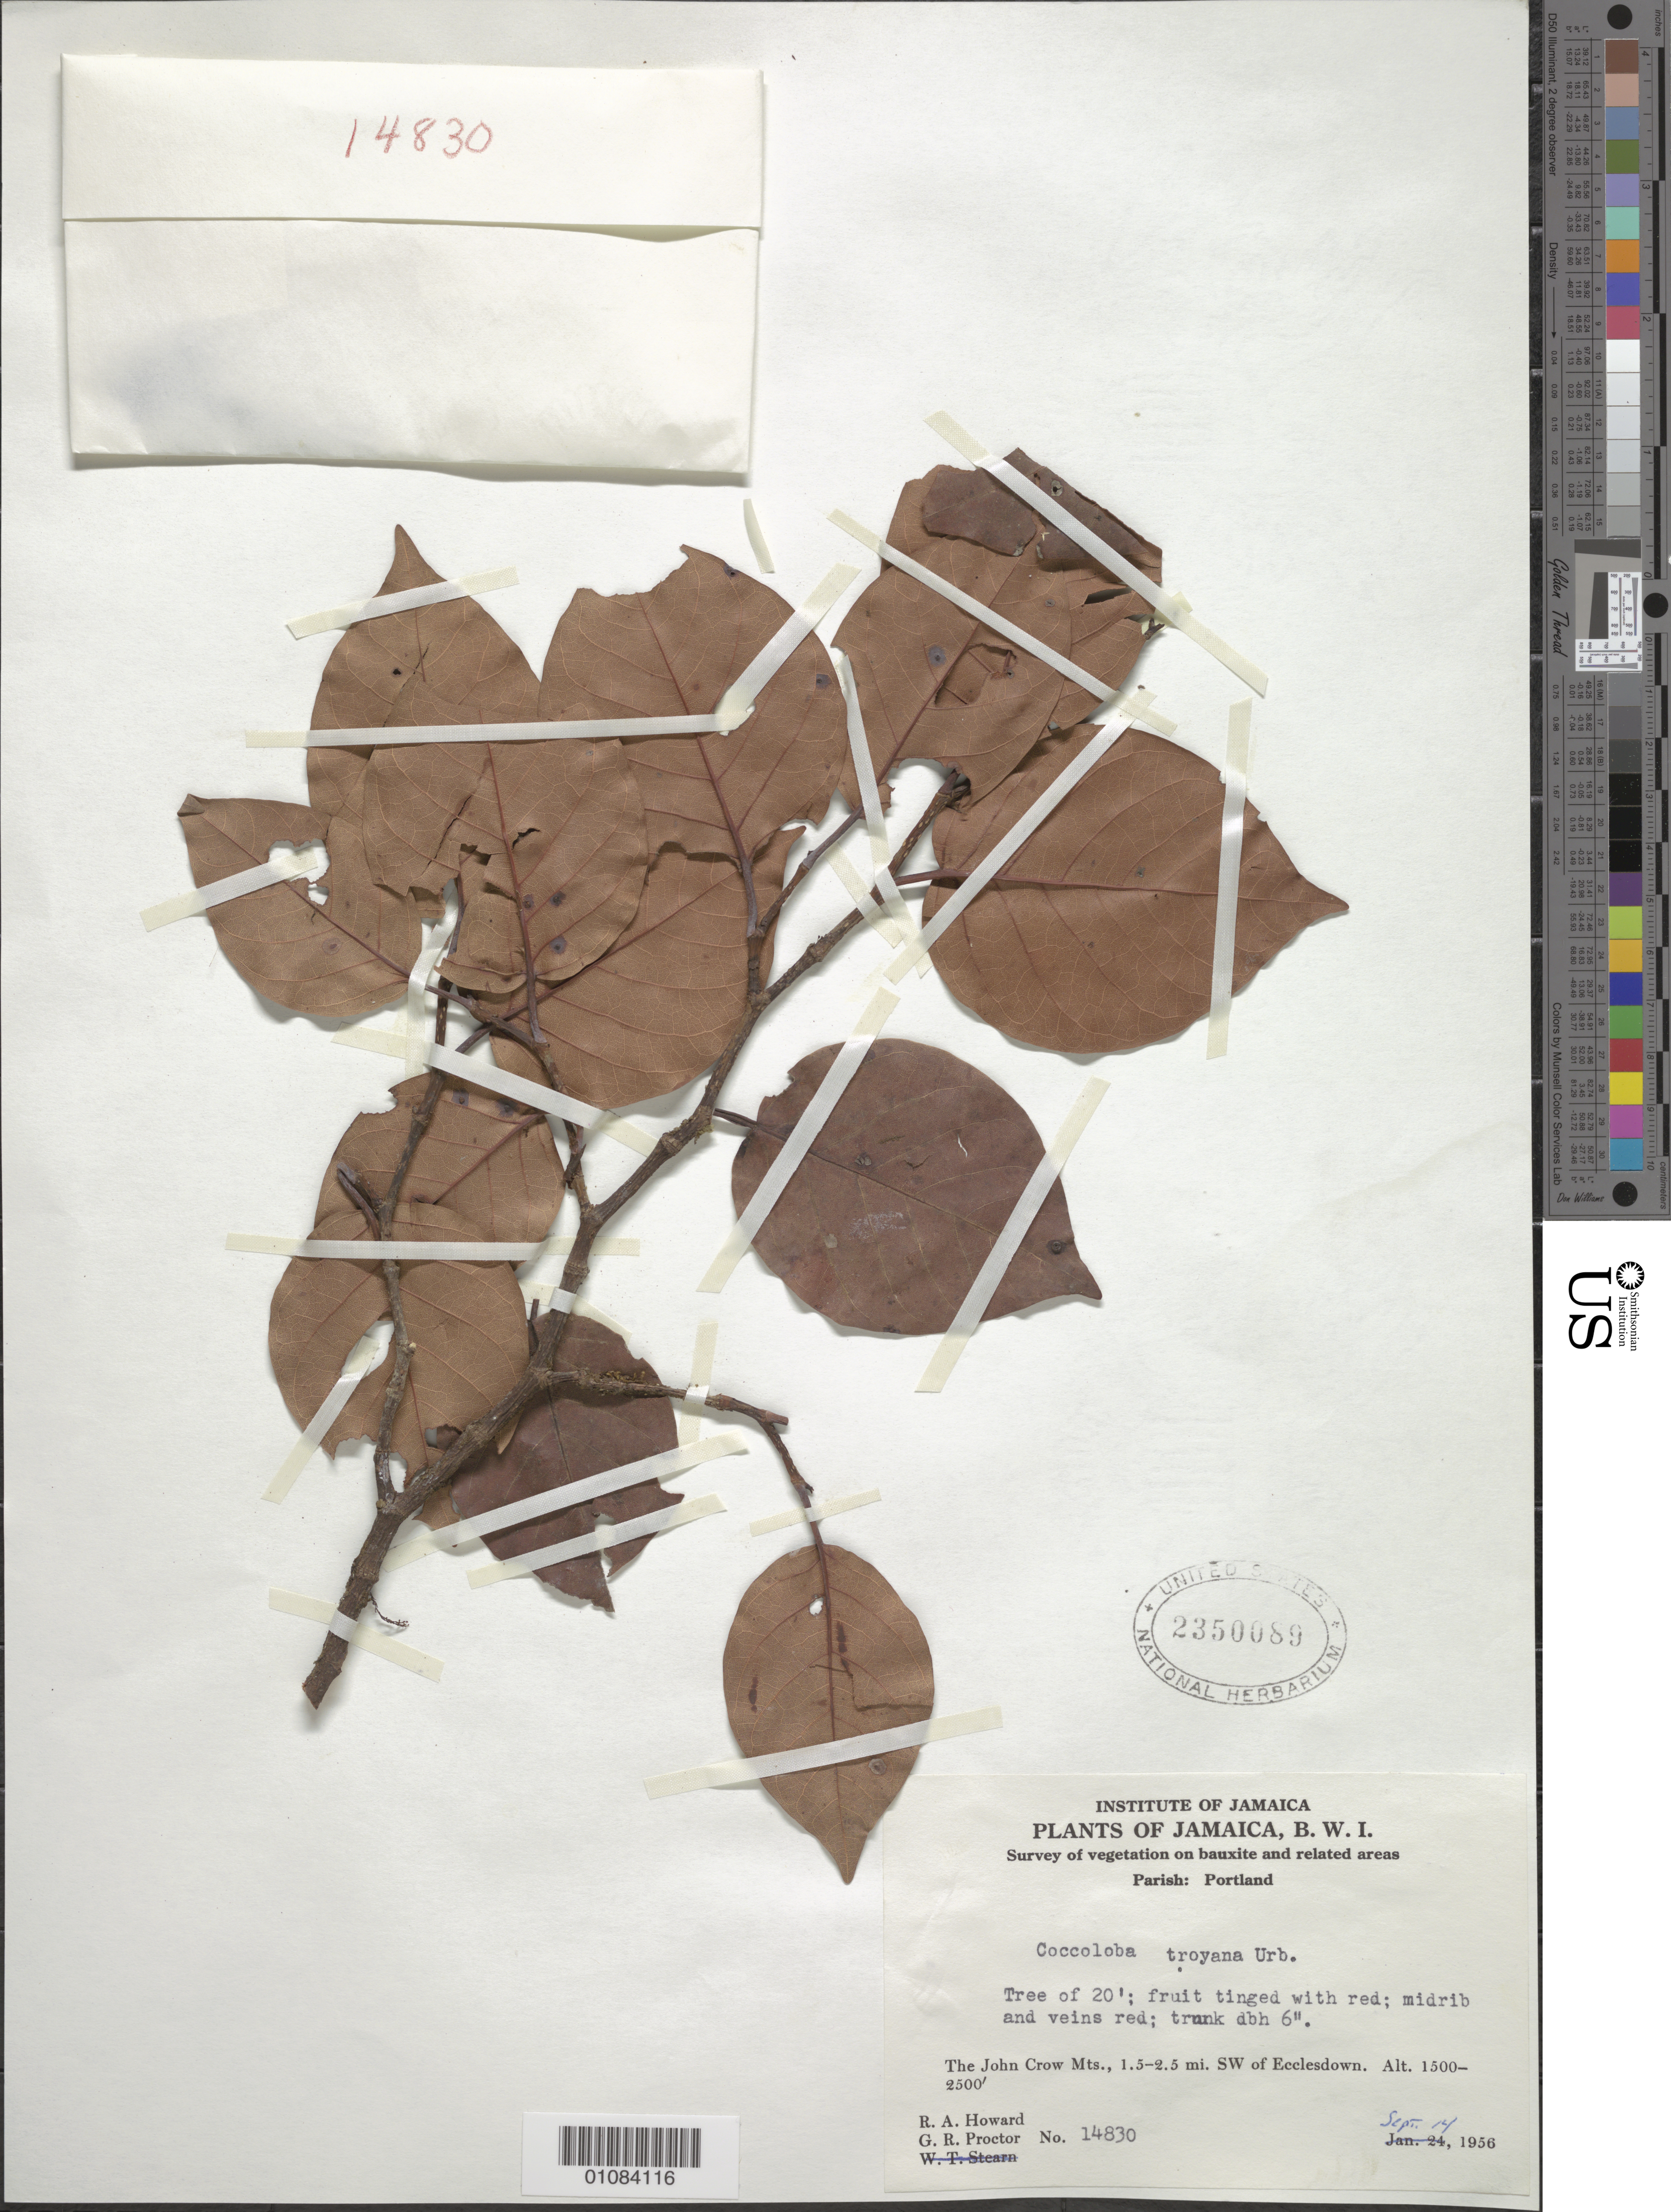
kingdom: Plantae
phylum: Tracheophyta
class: Magnoliopsida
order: Caryophyllales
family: Polygonaceae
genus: Coccoloba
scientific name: Coccoloba troyana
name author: Urb.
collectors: R. A. Howard & G. R. Proctor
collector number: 14830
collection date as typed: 14 Sep 1956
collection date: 1956-09-14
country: Jamaica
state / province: Portland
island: Jamaica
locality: The John Cro Mts., 1.5-2.5 mi. SW of Ecclesdown.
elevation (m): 457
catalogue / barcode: US 2350089